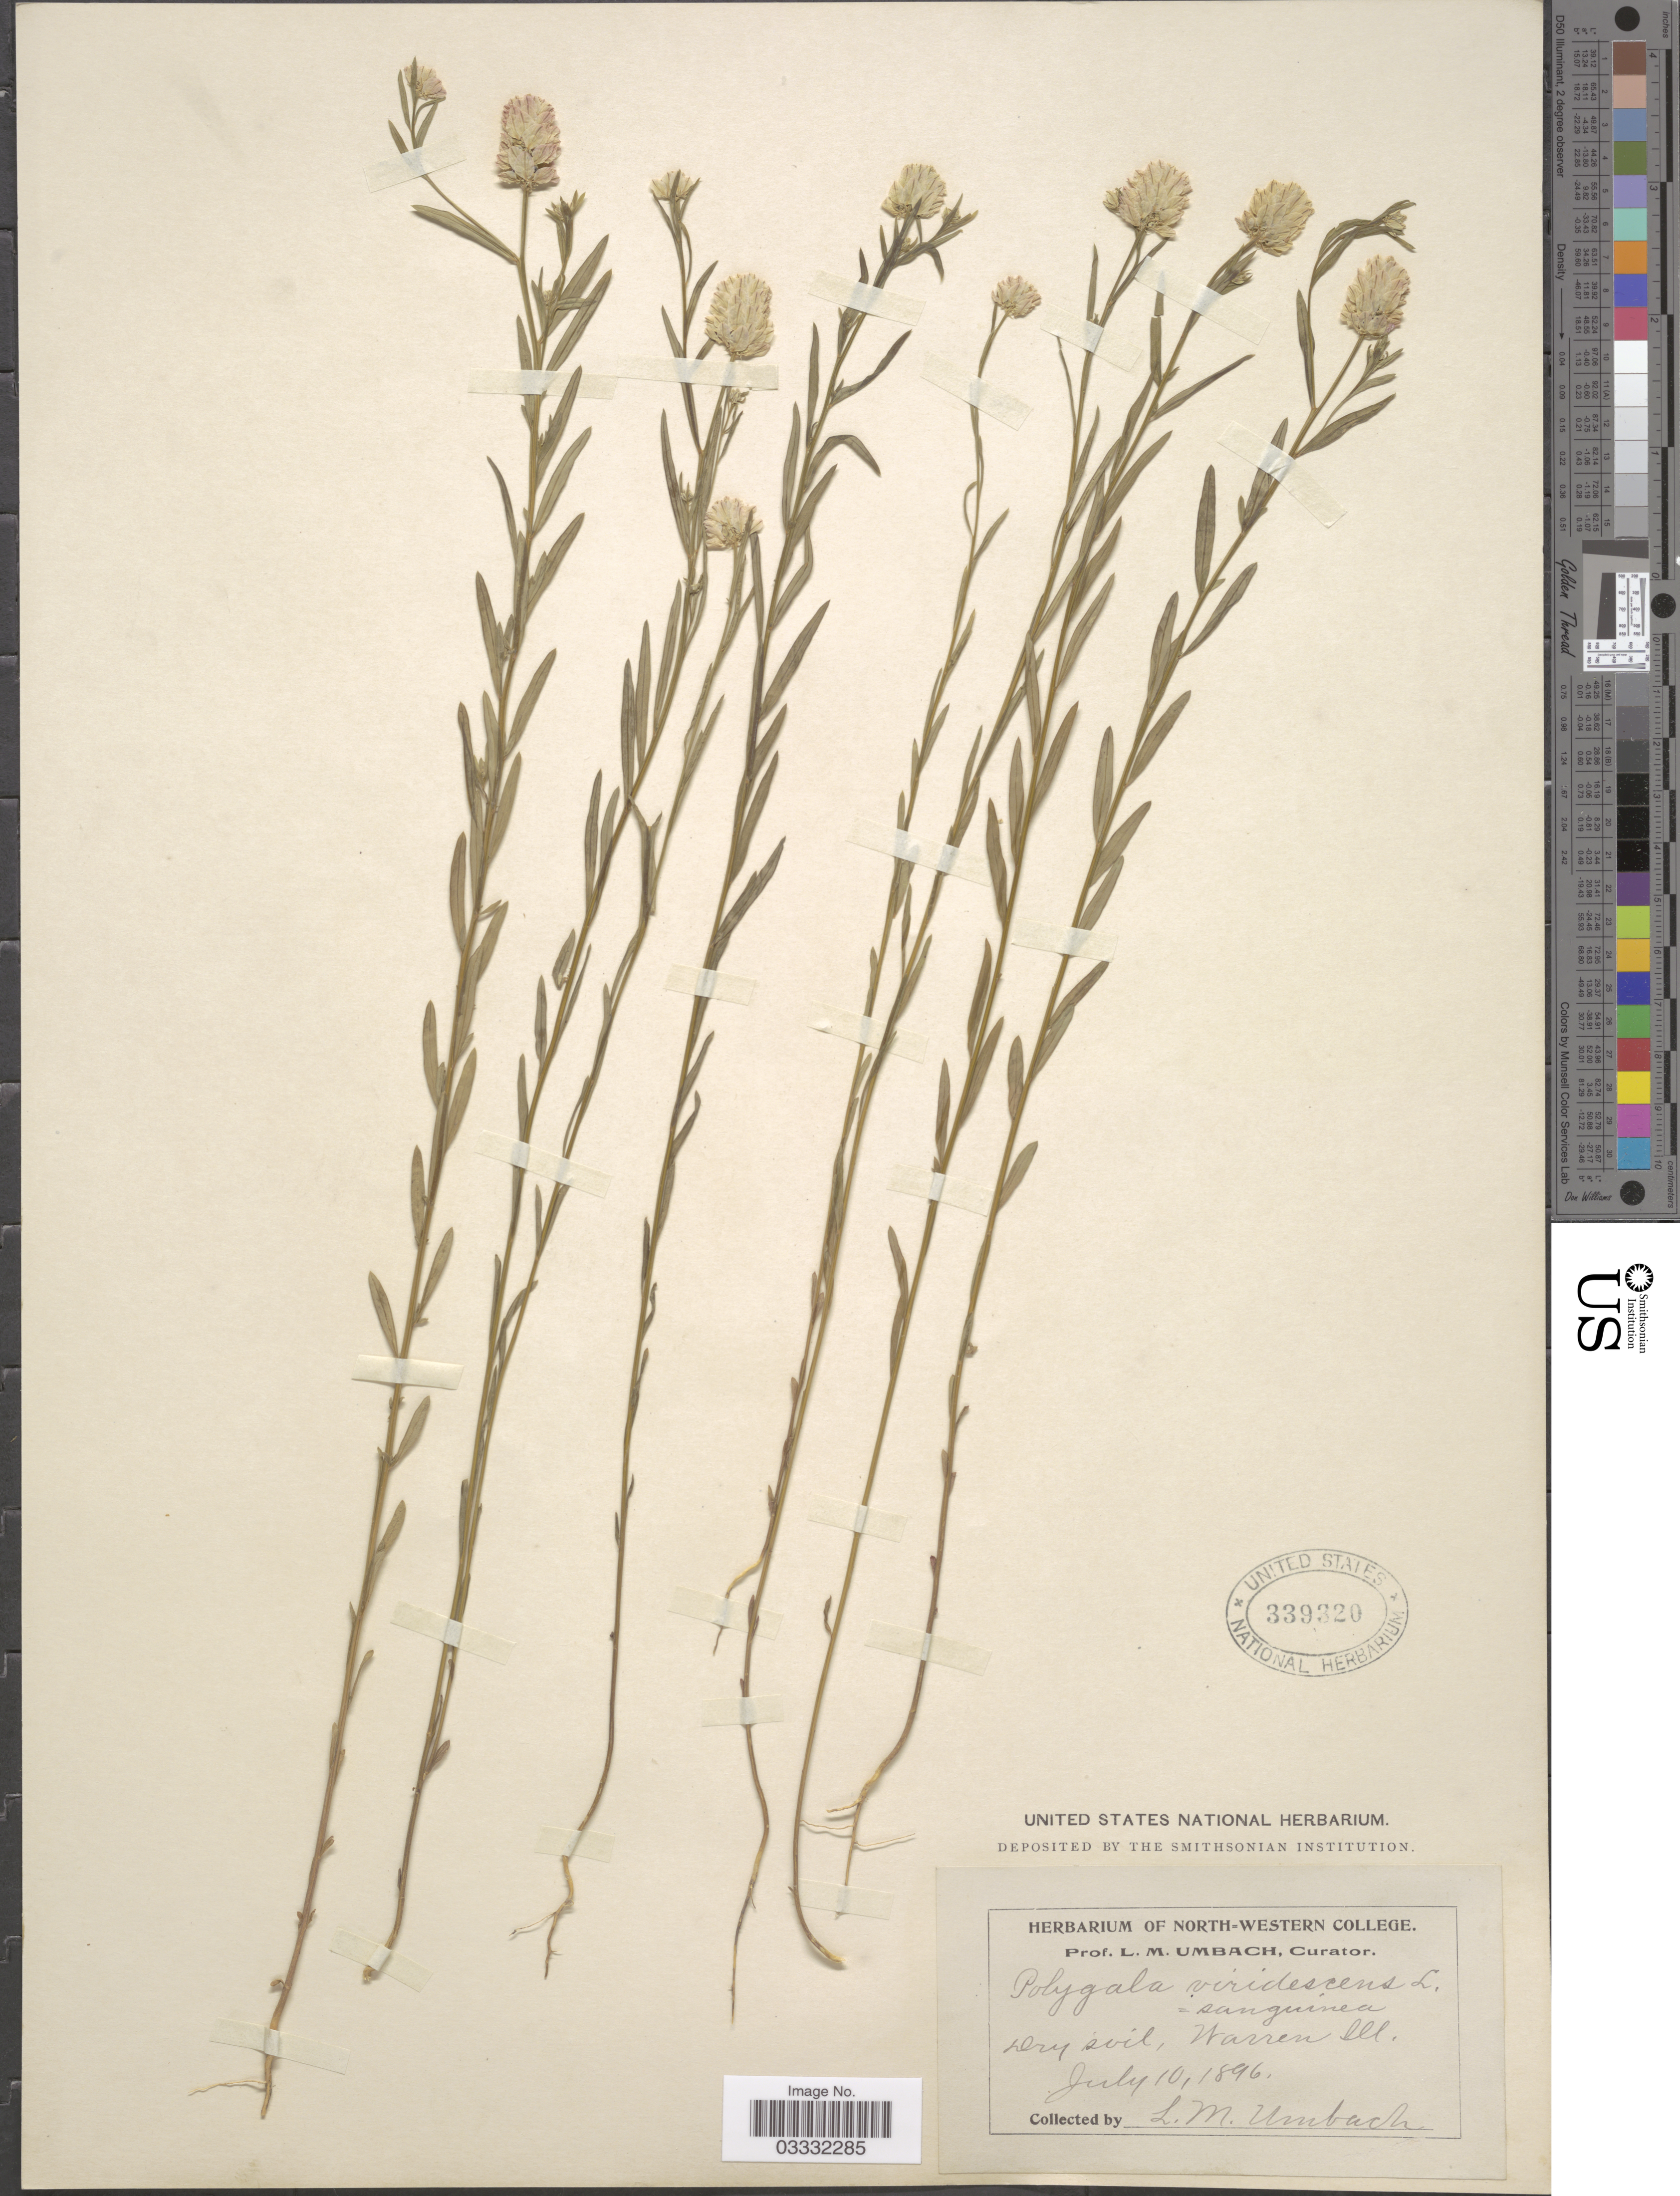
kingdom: Plantae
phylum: Tracheophyta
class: Magnoliopsida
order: Fabales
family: Polygalaceae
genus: Polygala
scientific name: Polygala sanguinea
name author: L.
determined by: Strong, Mark T., (BOT), Smithsonian Institution - National Museum of Natural History (UNITED STATES)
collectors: L. M. Umbach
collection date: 1896-07-10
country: United States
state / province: Illinois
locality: Warren.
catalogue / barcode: US 339320